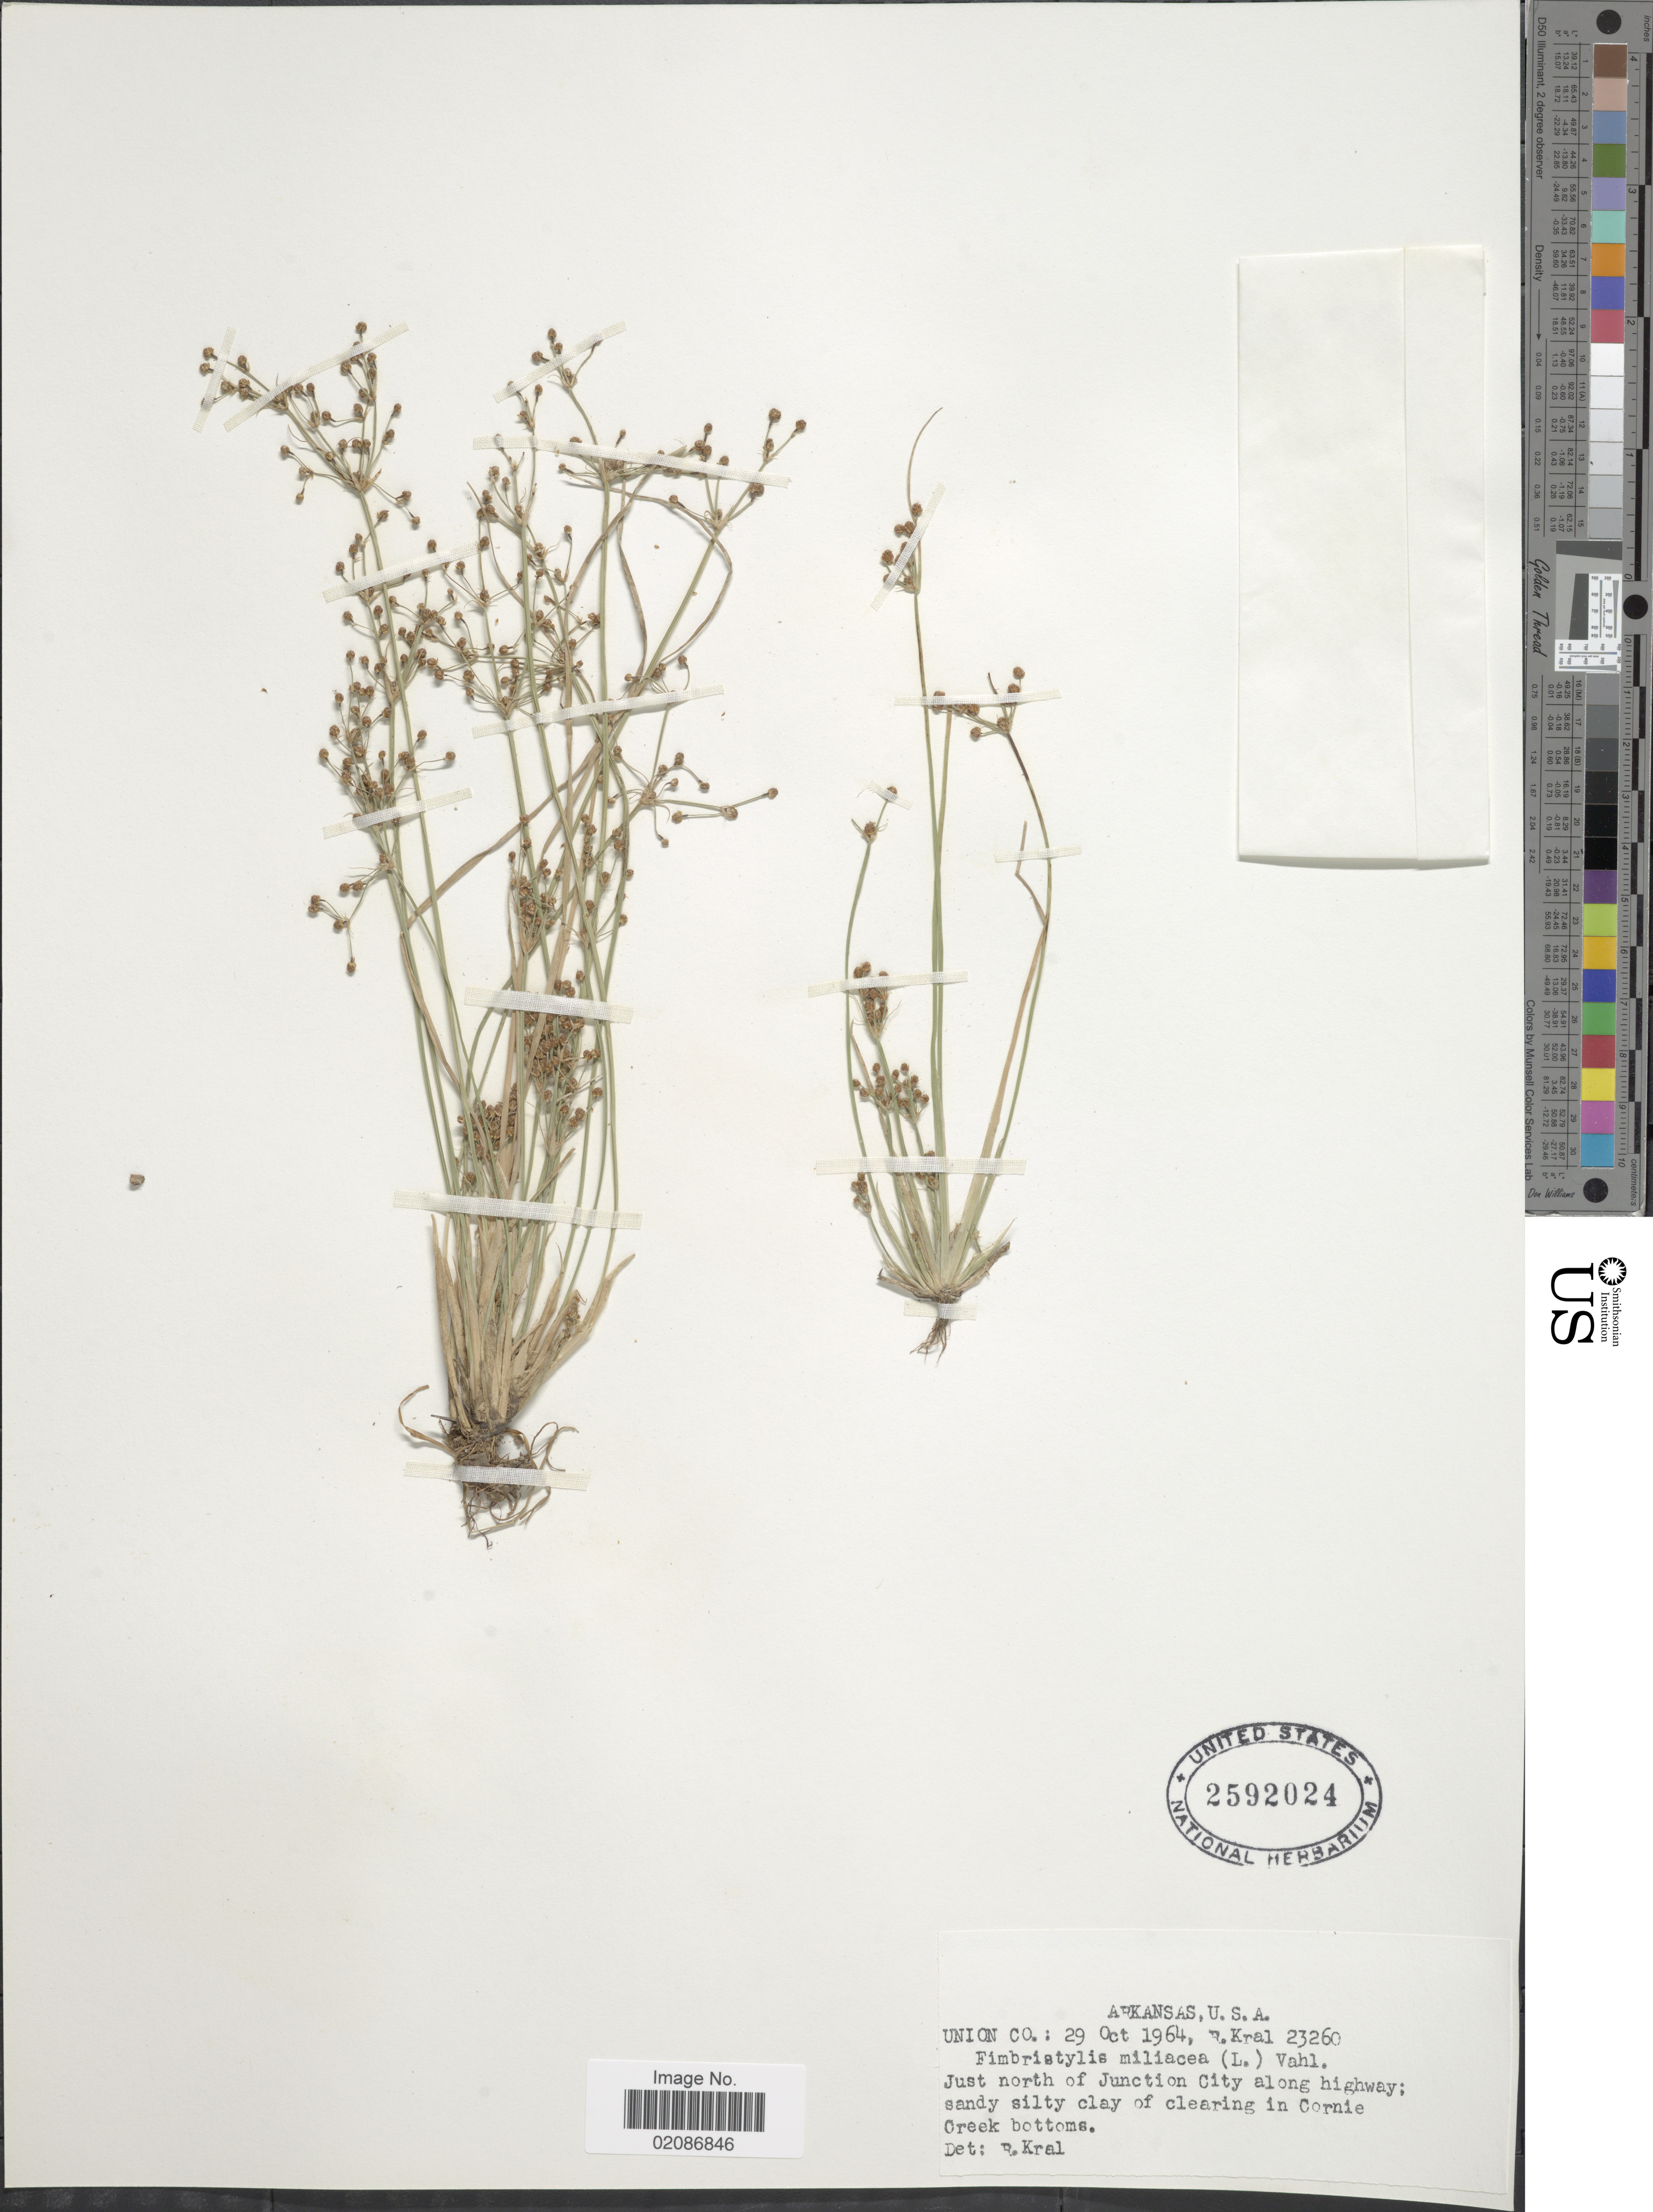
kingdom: Plantae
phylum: Tracheophyta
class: Liliopsida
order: Poales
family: Cyperaceae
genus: Fimbristylis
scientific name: Fimbristylis littoralis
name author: Gaudich.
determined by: Strong, M. T., (US), Smithsonian Institution - National Museum of Natural History (UNITED STATES)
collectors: R. Kral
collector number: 23260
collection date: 1964-10-29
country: United States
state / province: Arkansas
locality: Union Co.: Just north of Junction City along highway, in Cornie Creek Bottoms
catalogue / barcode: US 2592024